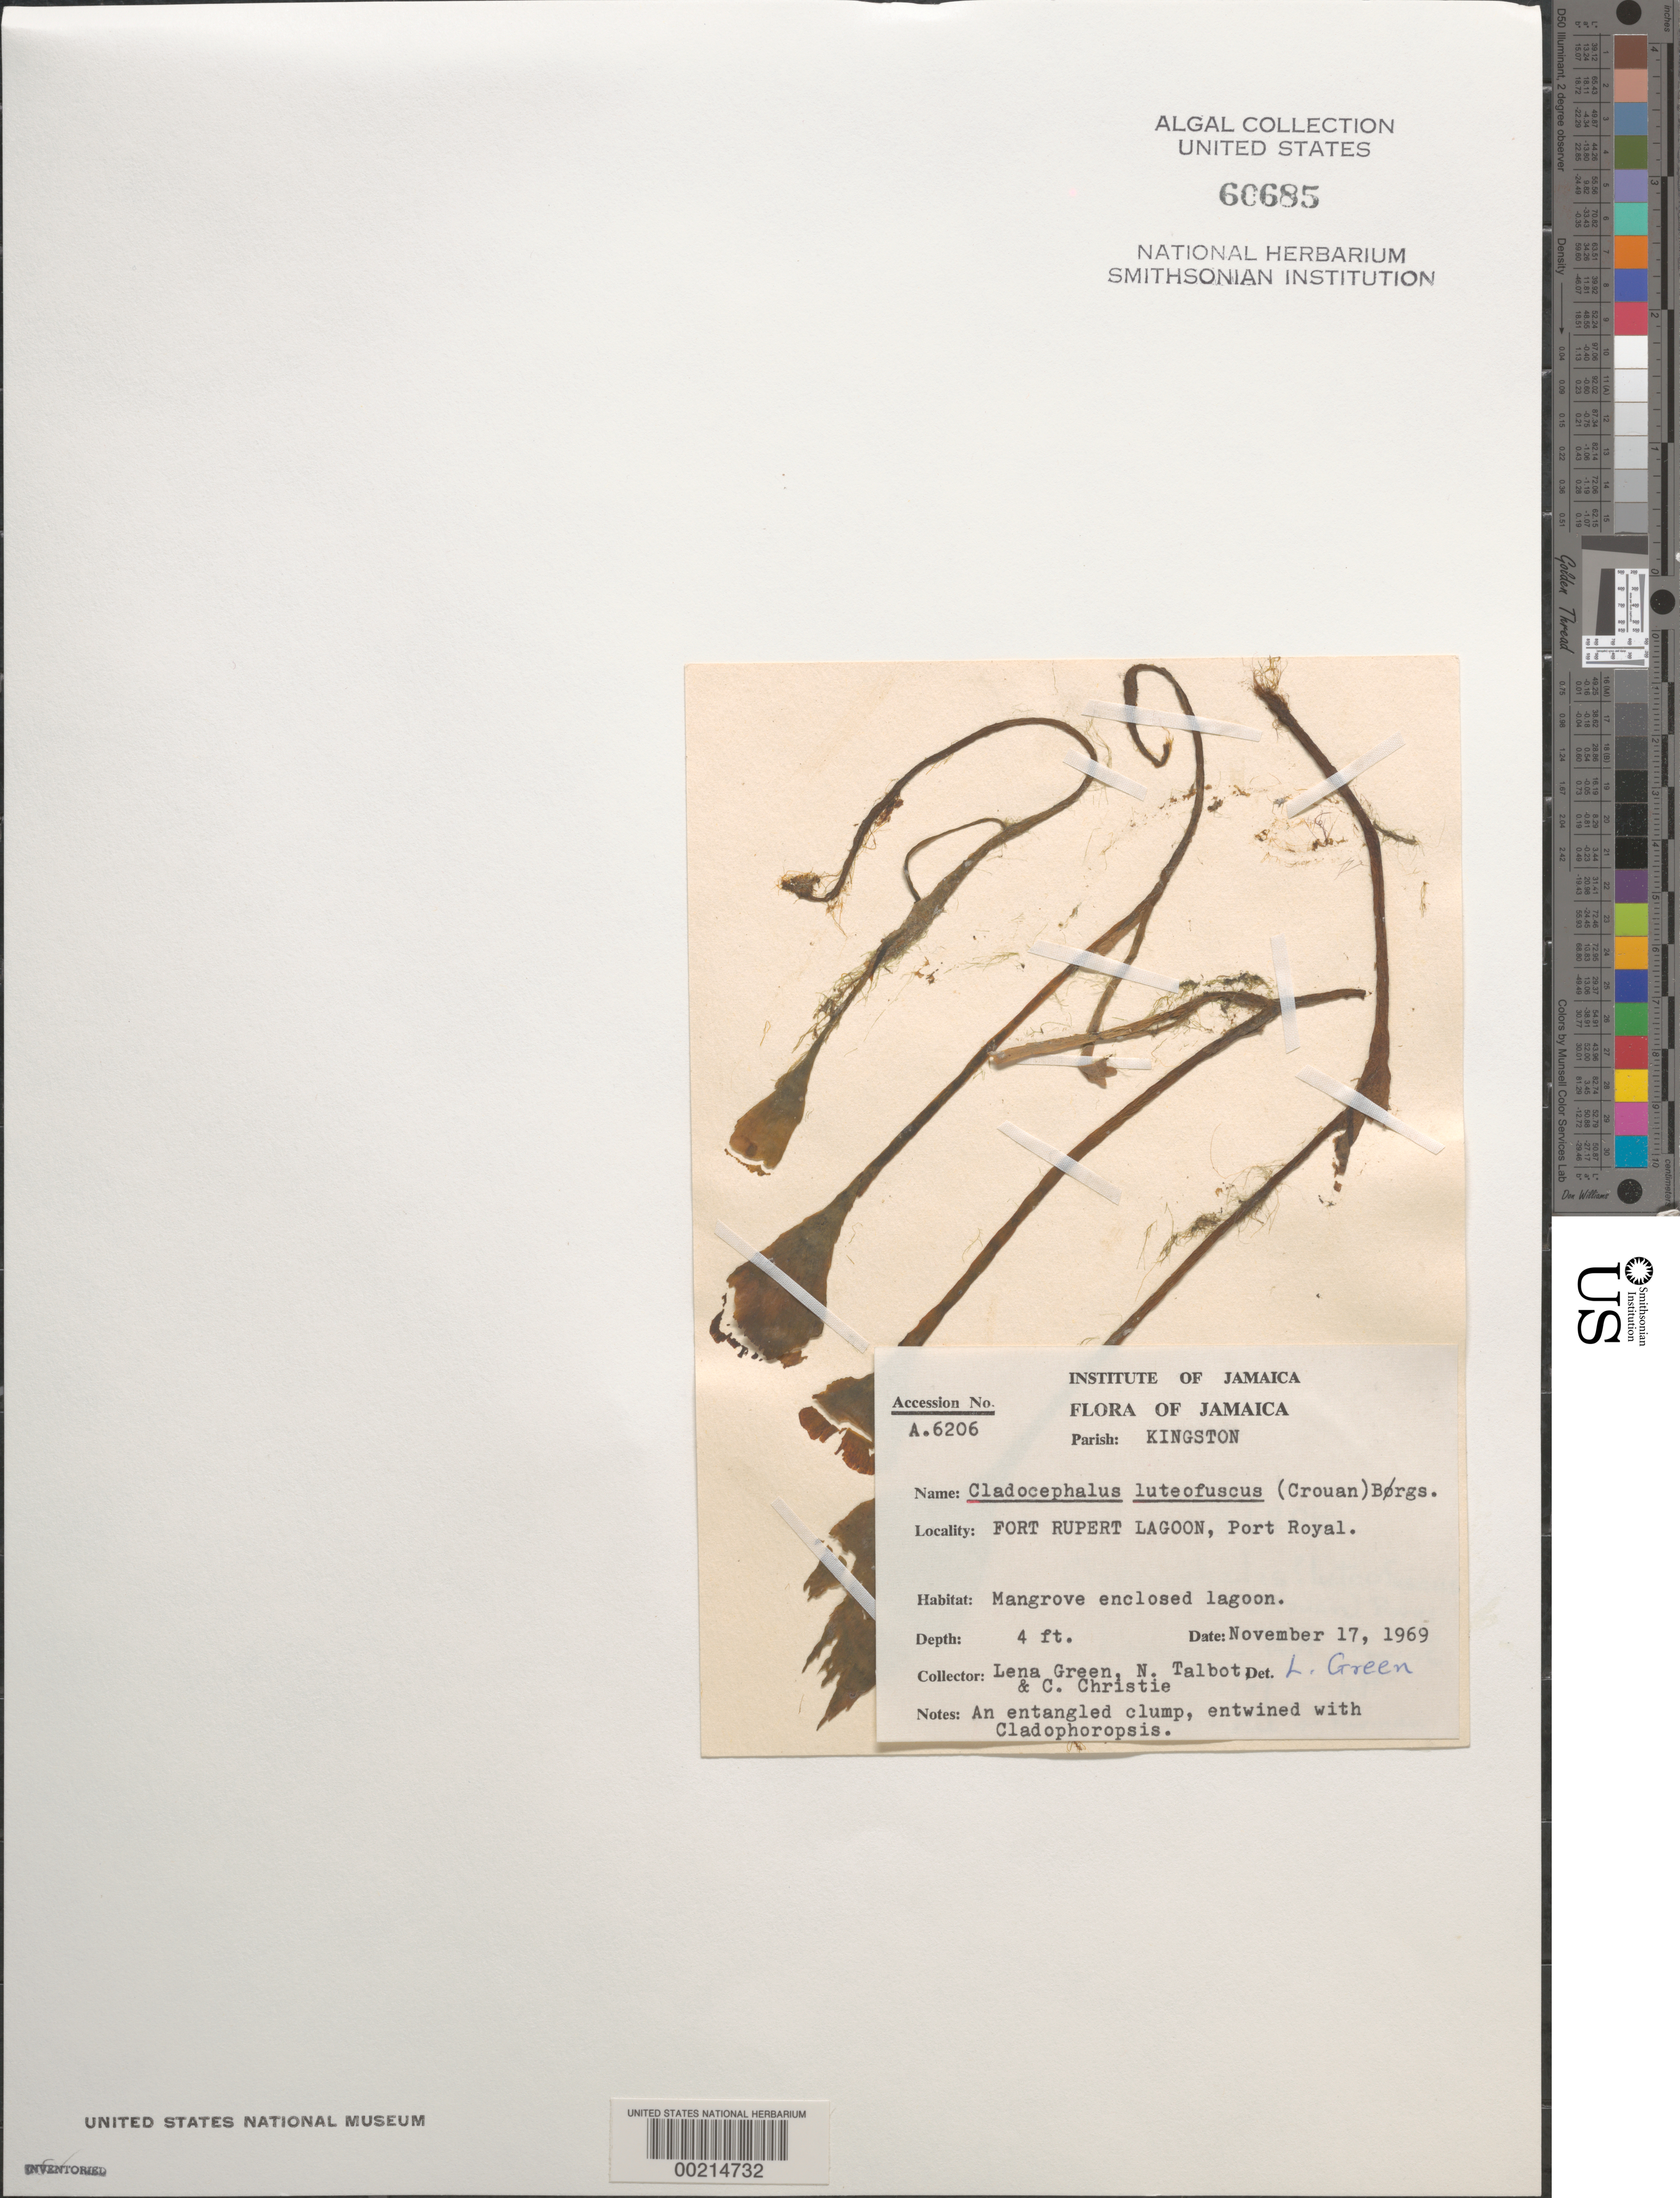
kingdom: Plantae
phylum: Chlorophyta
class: Ulvophyceae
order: Bryopsidales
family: Dichotomosiphonaceae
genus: Cladocephalus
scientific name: Cladocephalus luteofuscus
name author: (P. Crouan & H. Crouan) Børgesen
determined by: Green, L.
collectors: L. Green, N. Talbot & C. Christie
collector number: A.6206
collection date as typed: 17 Nov 1969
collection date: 1969-11-17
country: Jamaica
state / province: Kingston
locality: Port royal, fort rupert lagoon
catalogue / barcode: US 60685